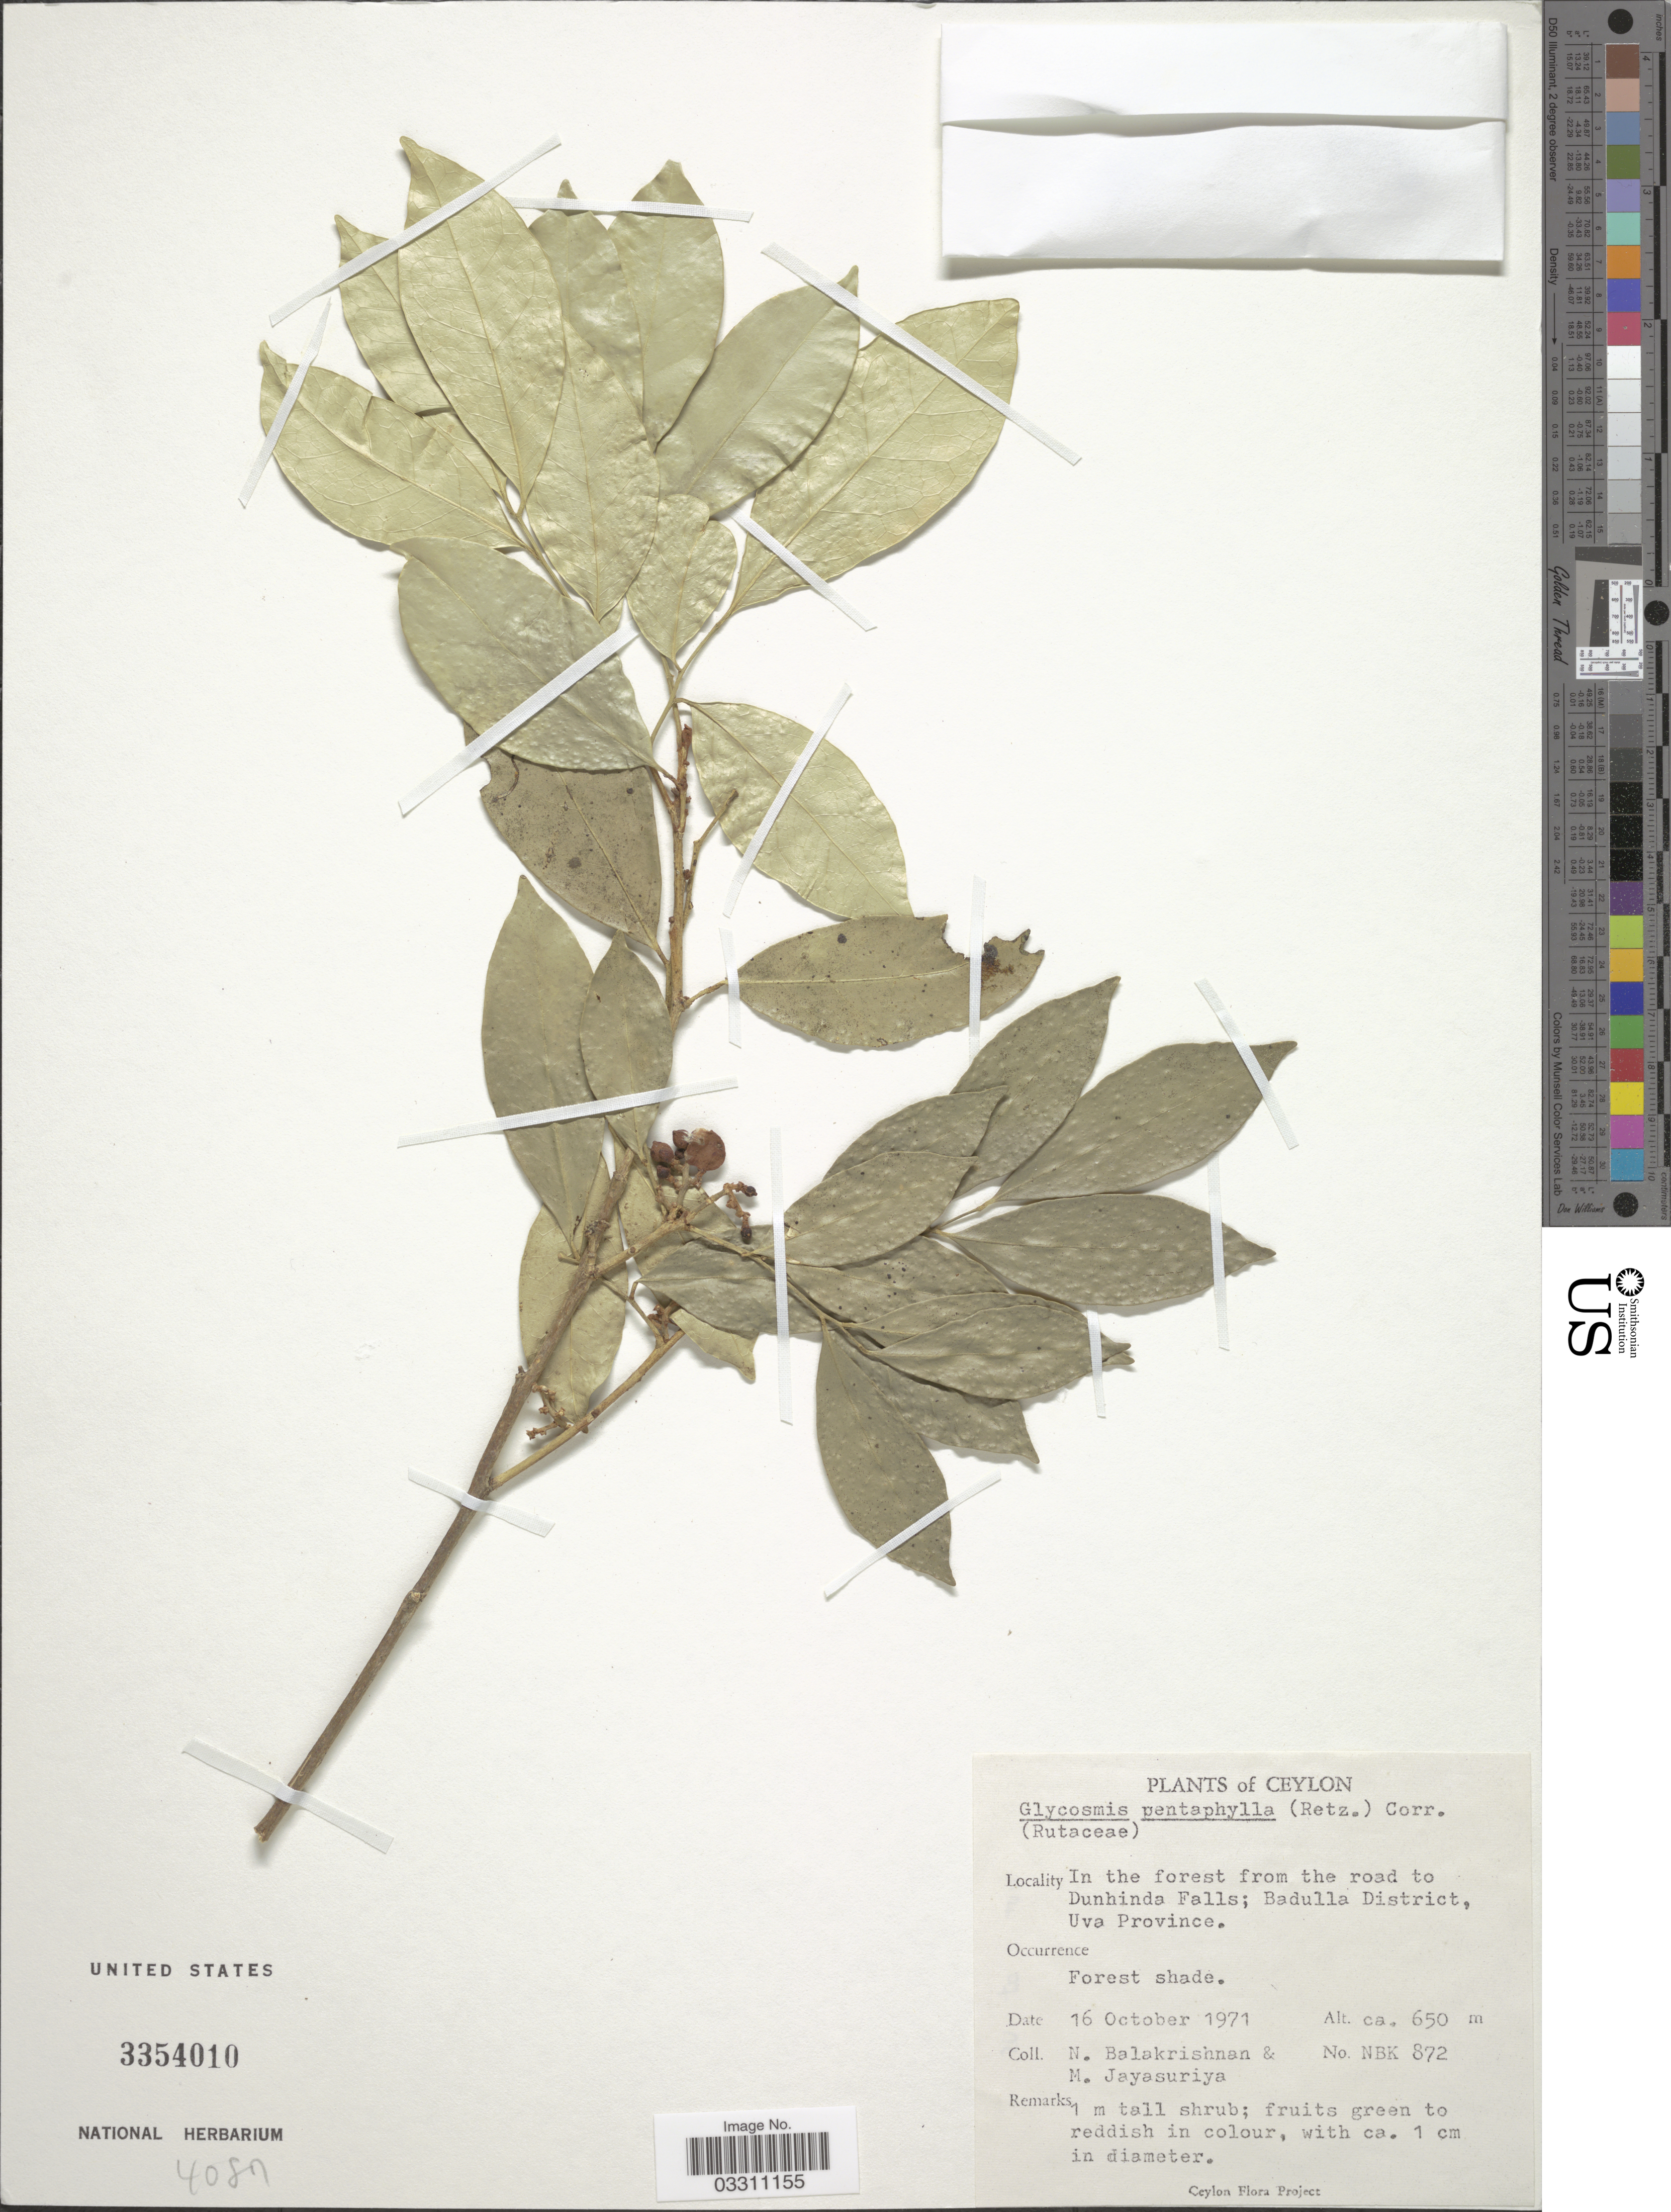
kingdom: Plantae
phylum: Tracheophyta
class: Magnoliopsida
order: Sapindales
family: Rutaceae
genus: Glycosmis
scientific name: Glycosmis pentaphylla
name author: (Retz.) DC.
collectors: N. Balakrishnan & M. Jayasuriya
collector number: NBK872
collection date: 1971-10-16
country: Sri Lanka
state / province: Uva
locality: Ceylon. In the forest from the road to Dunhinda Falls; Badulla District.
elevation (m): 650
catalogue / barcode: US 3354010